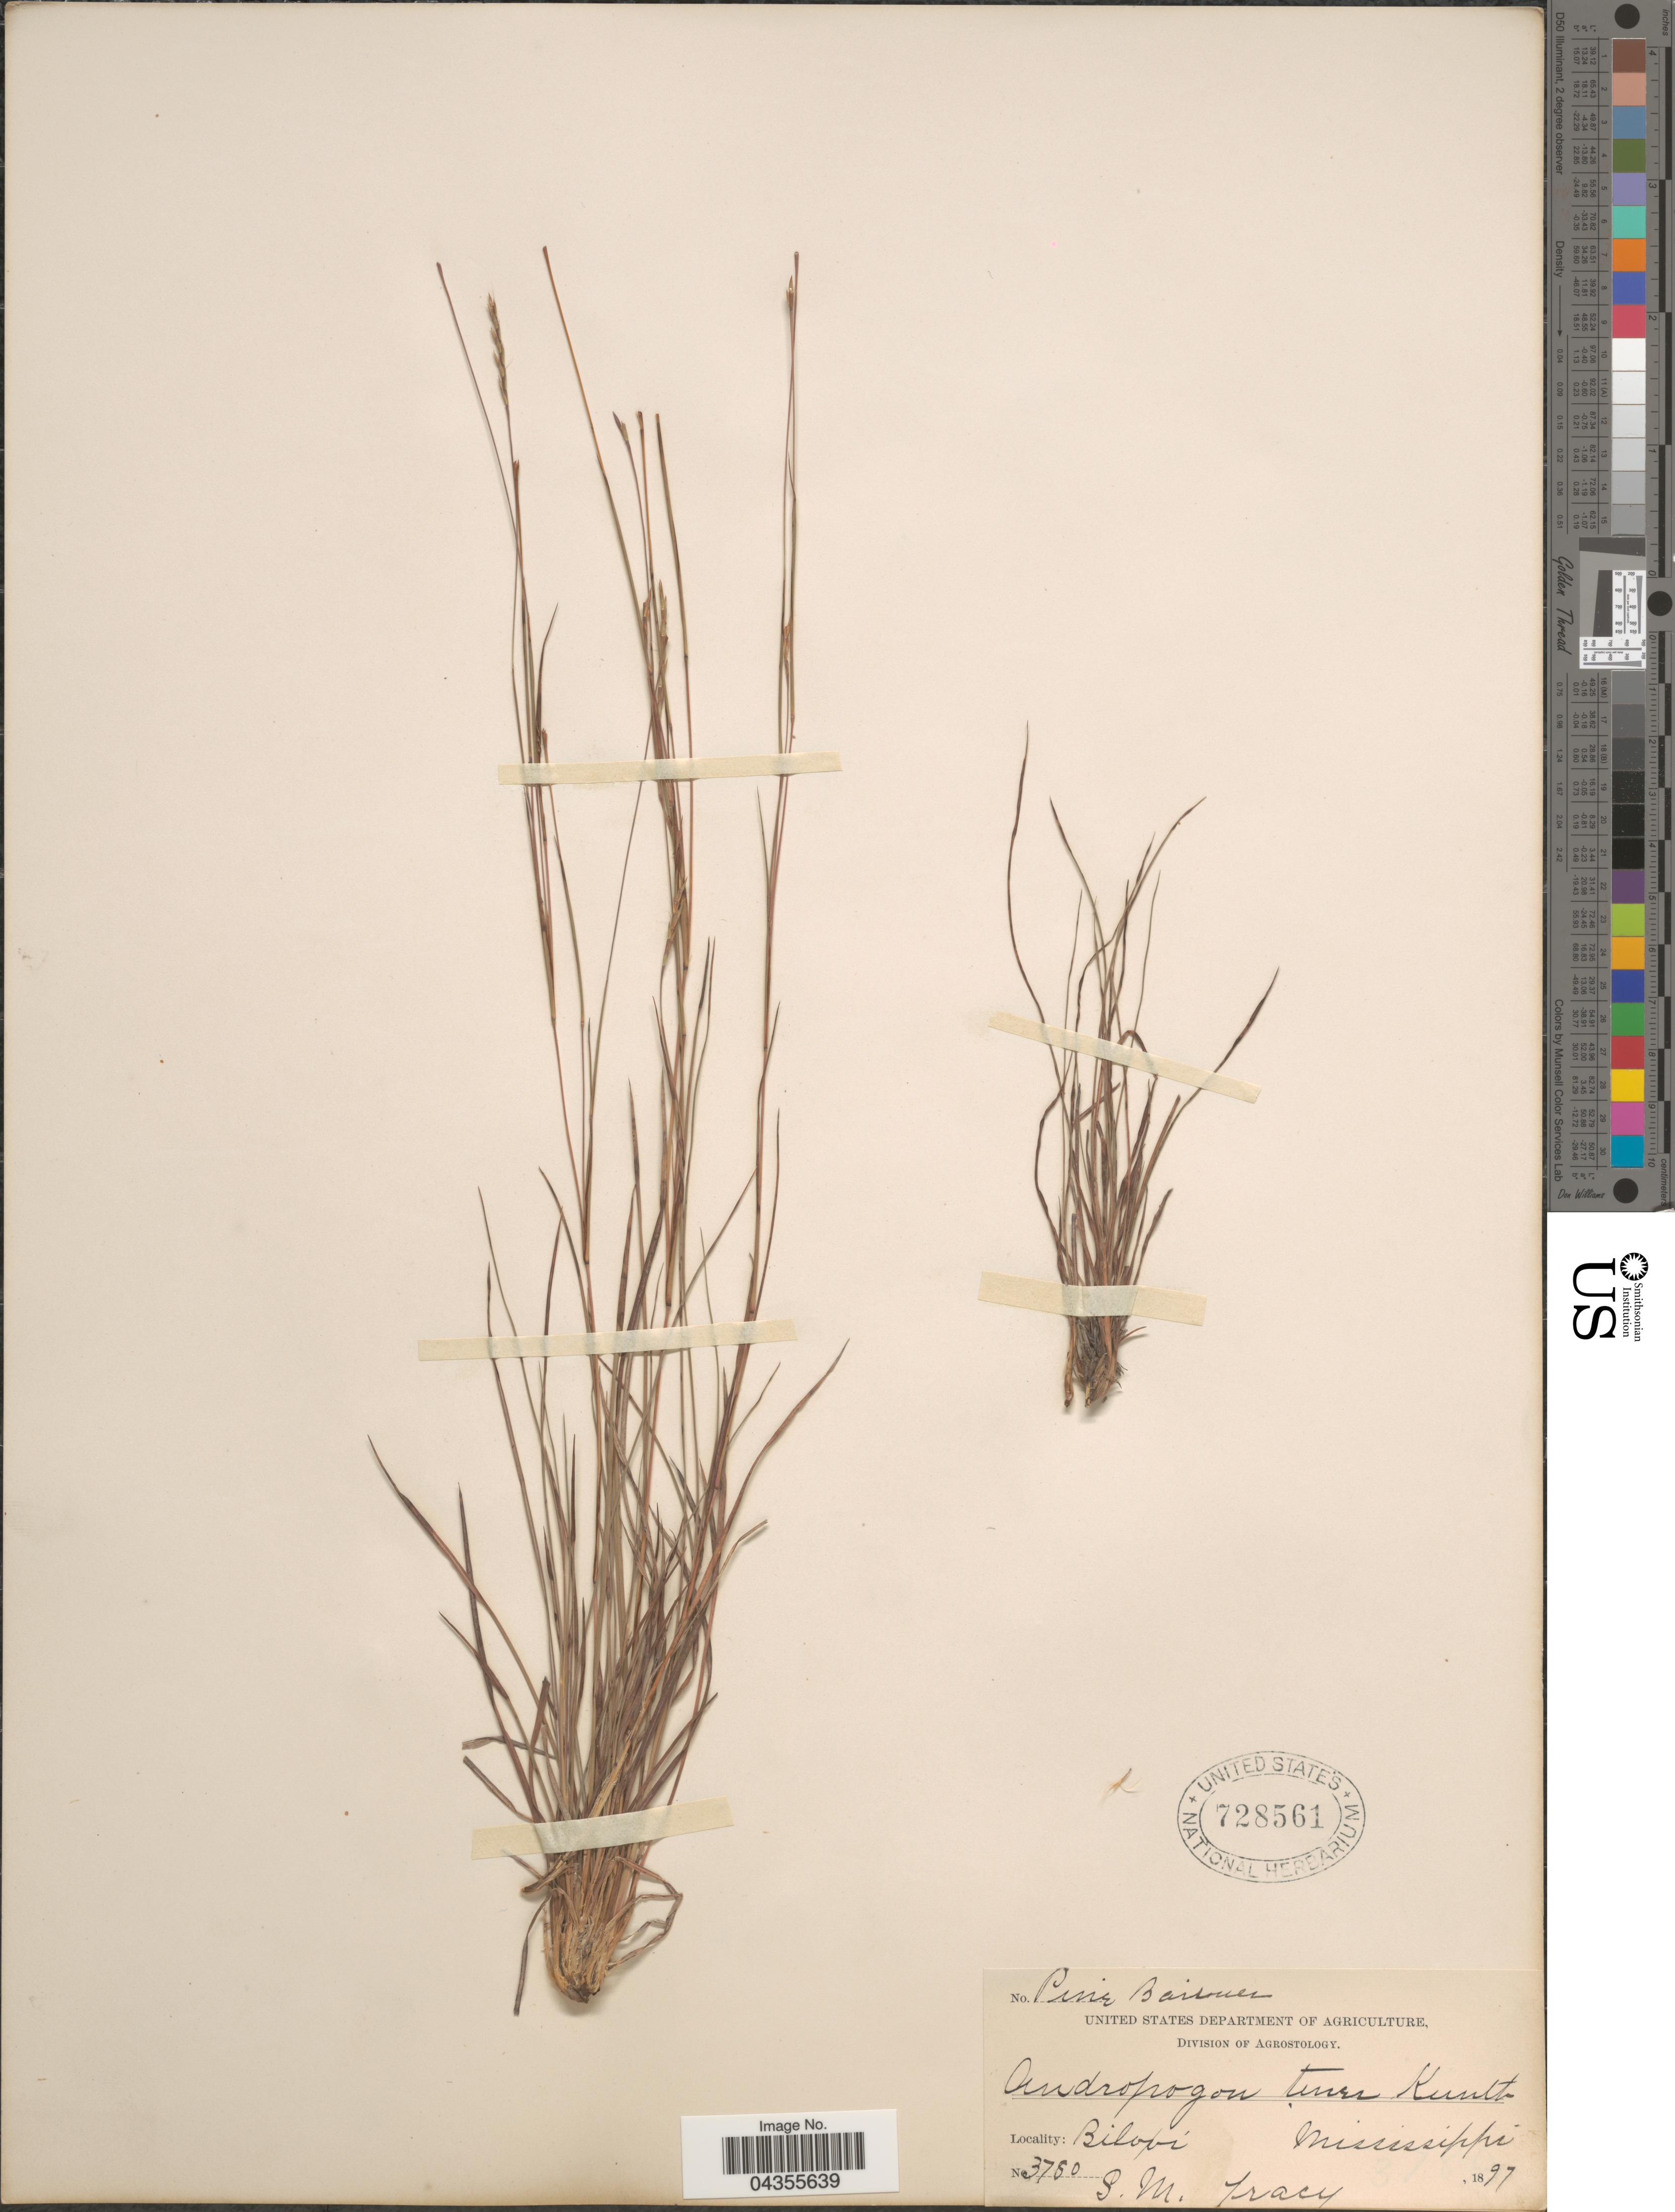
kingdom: Plantae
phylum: Tracheophyta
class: Liliopsida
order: Poales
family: Poaceae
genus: Schizachyrium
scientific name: Schizachyrium tenerum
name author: Nees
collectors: S. M. Tracy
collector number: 3780*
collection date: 1897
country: United States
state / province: Mississippi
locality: Biloxi.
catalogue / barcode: US 728561